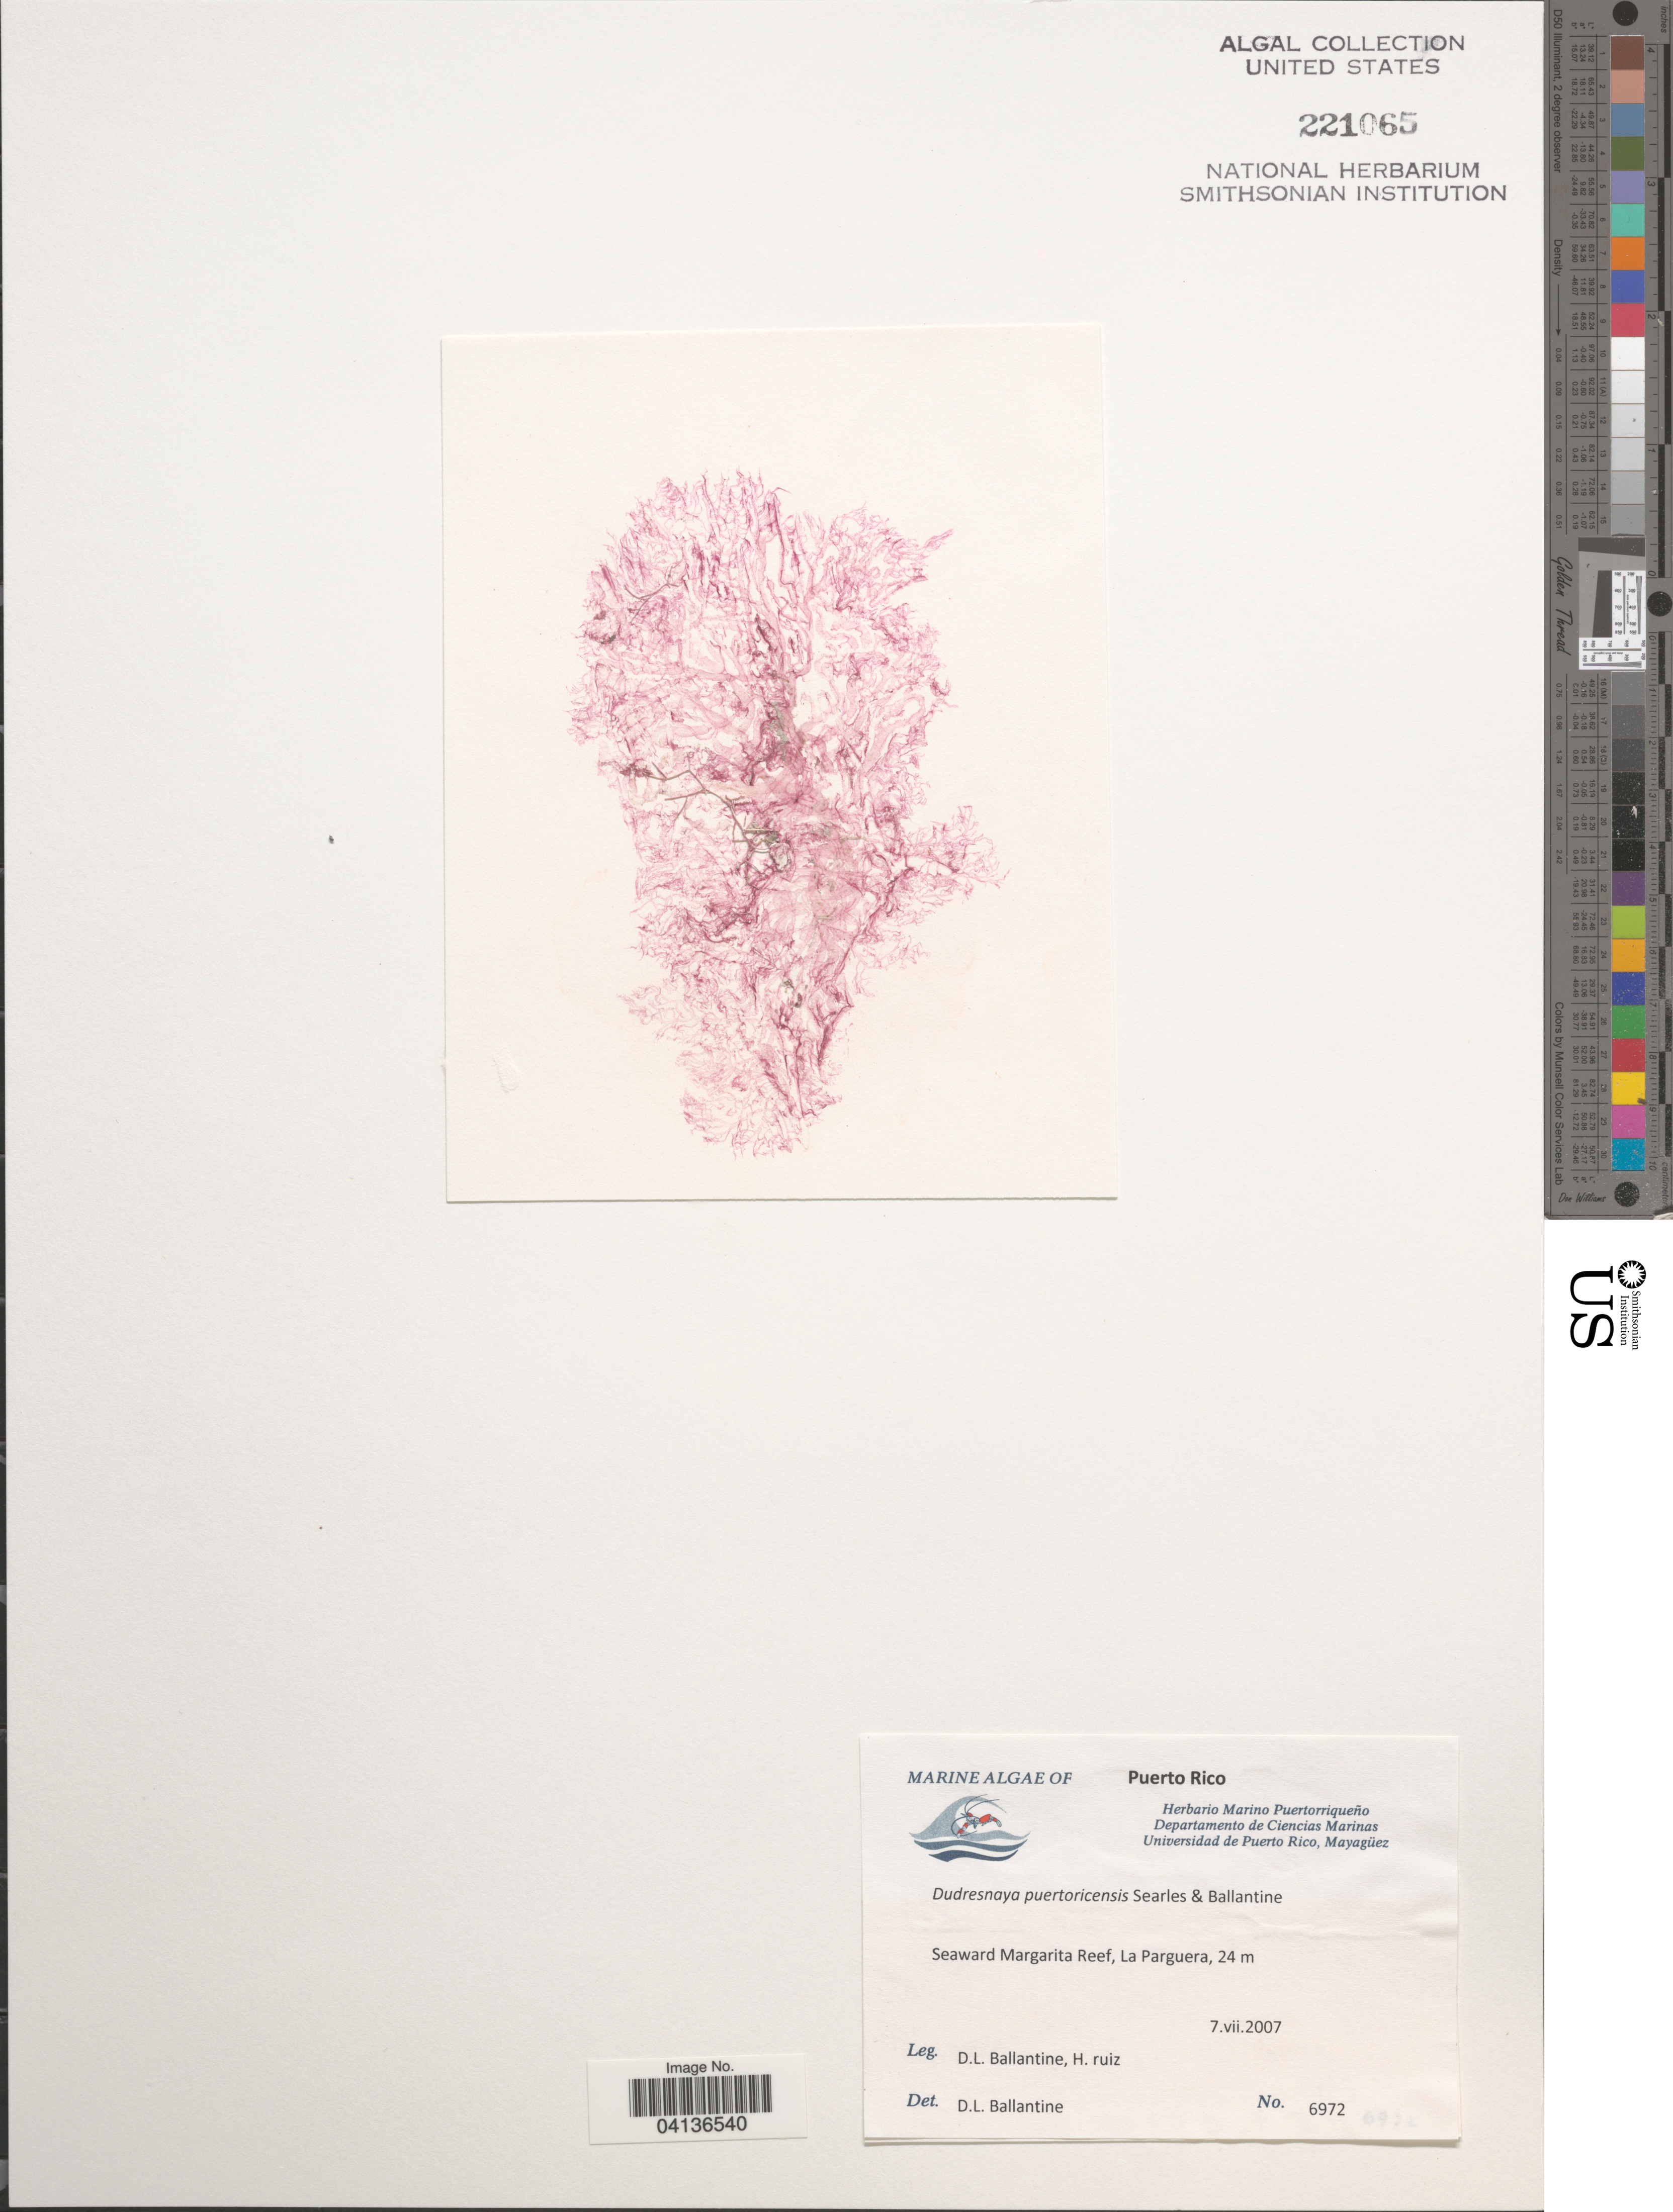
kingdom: Plantae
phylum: Rhodophyta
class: Florideophyceae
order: Gigartinales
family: Dumontiaceae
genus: Dudresnaya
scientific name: Dudresnaya puertoricensis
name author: Searles & D.L. Ballant.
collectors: D.L. Ballantine & H. Ruiz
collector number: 6972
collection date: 2007-07-07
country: Puerto Rico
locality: Seaward Margarita Reef, La Parguera.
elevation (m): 24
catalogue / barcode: US 221065